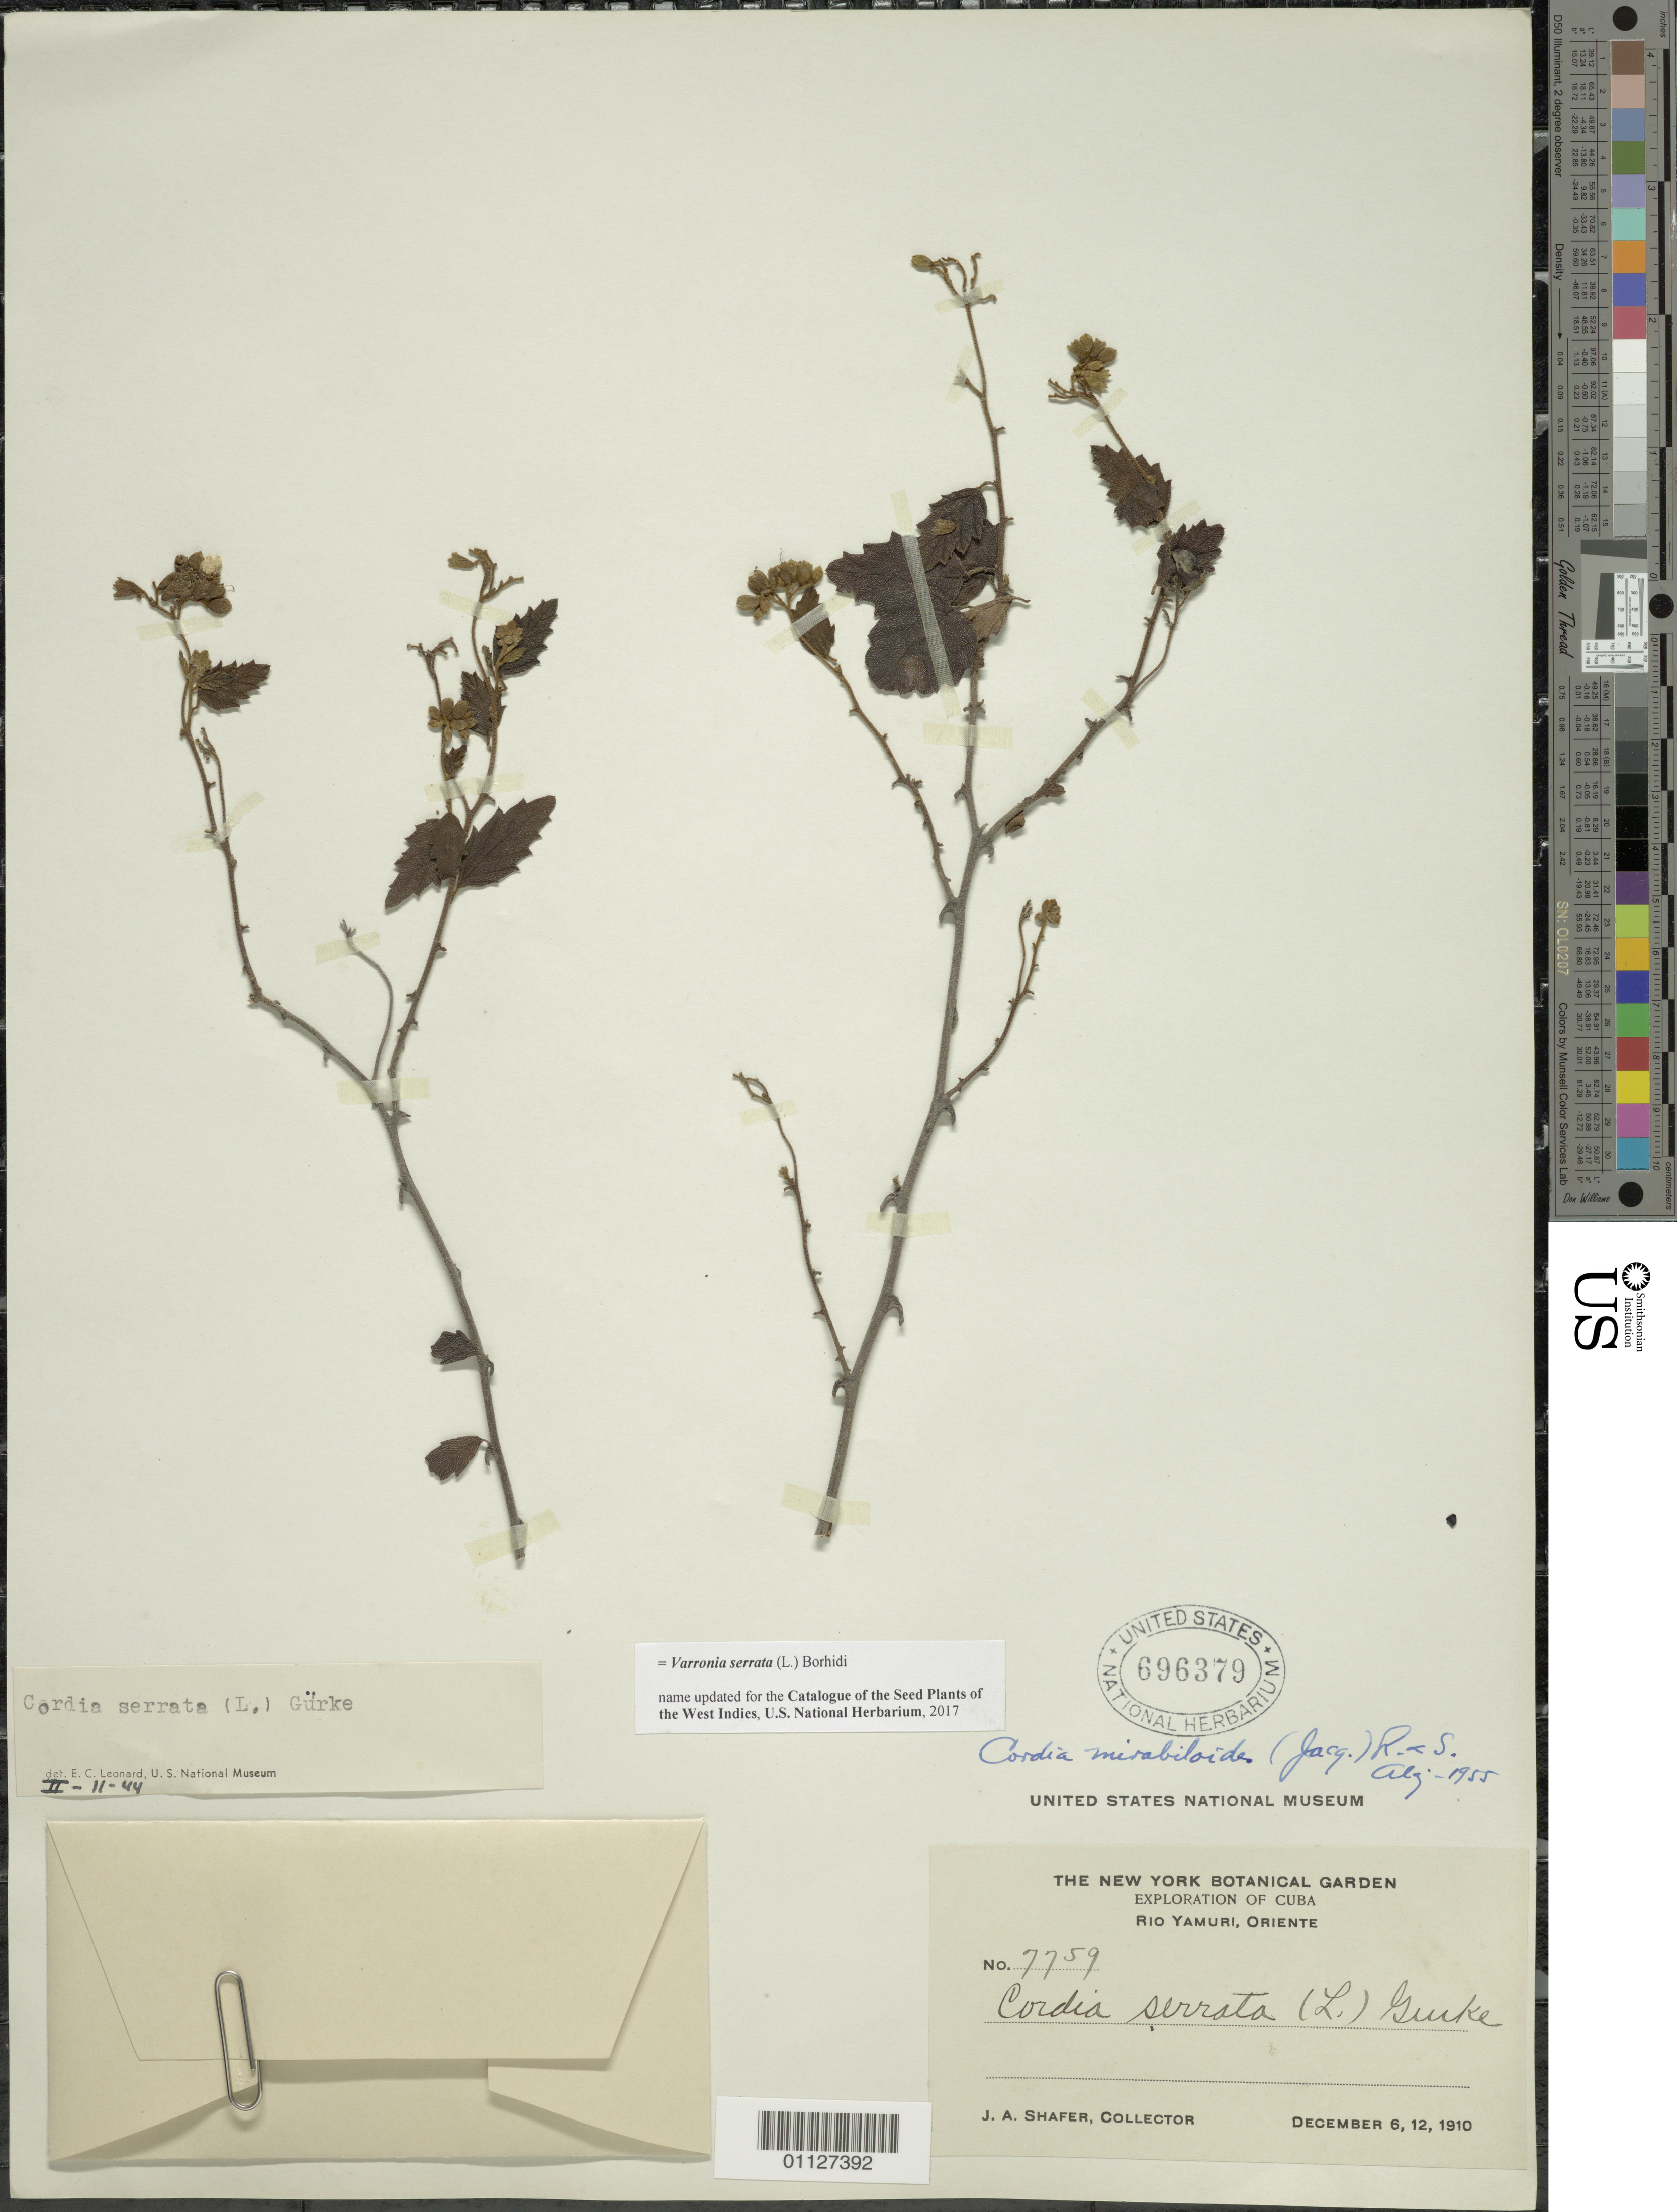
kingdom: Plantae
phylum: Tracheophyta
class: Magnoliopsida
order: Boraginales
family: Cordiaceae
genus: Varronia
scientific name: Varronia serrata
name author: (L.) Borhidi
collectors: J. A. Shafer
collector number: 7759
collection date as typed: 06 Dec 1910 and 12 Dec 1910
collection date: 1910-12-06,1910-12-12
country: Cuba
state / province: Oriente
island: Cuba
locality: Rio Yamuri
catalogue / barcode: US 696379